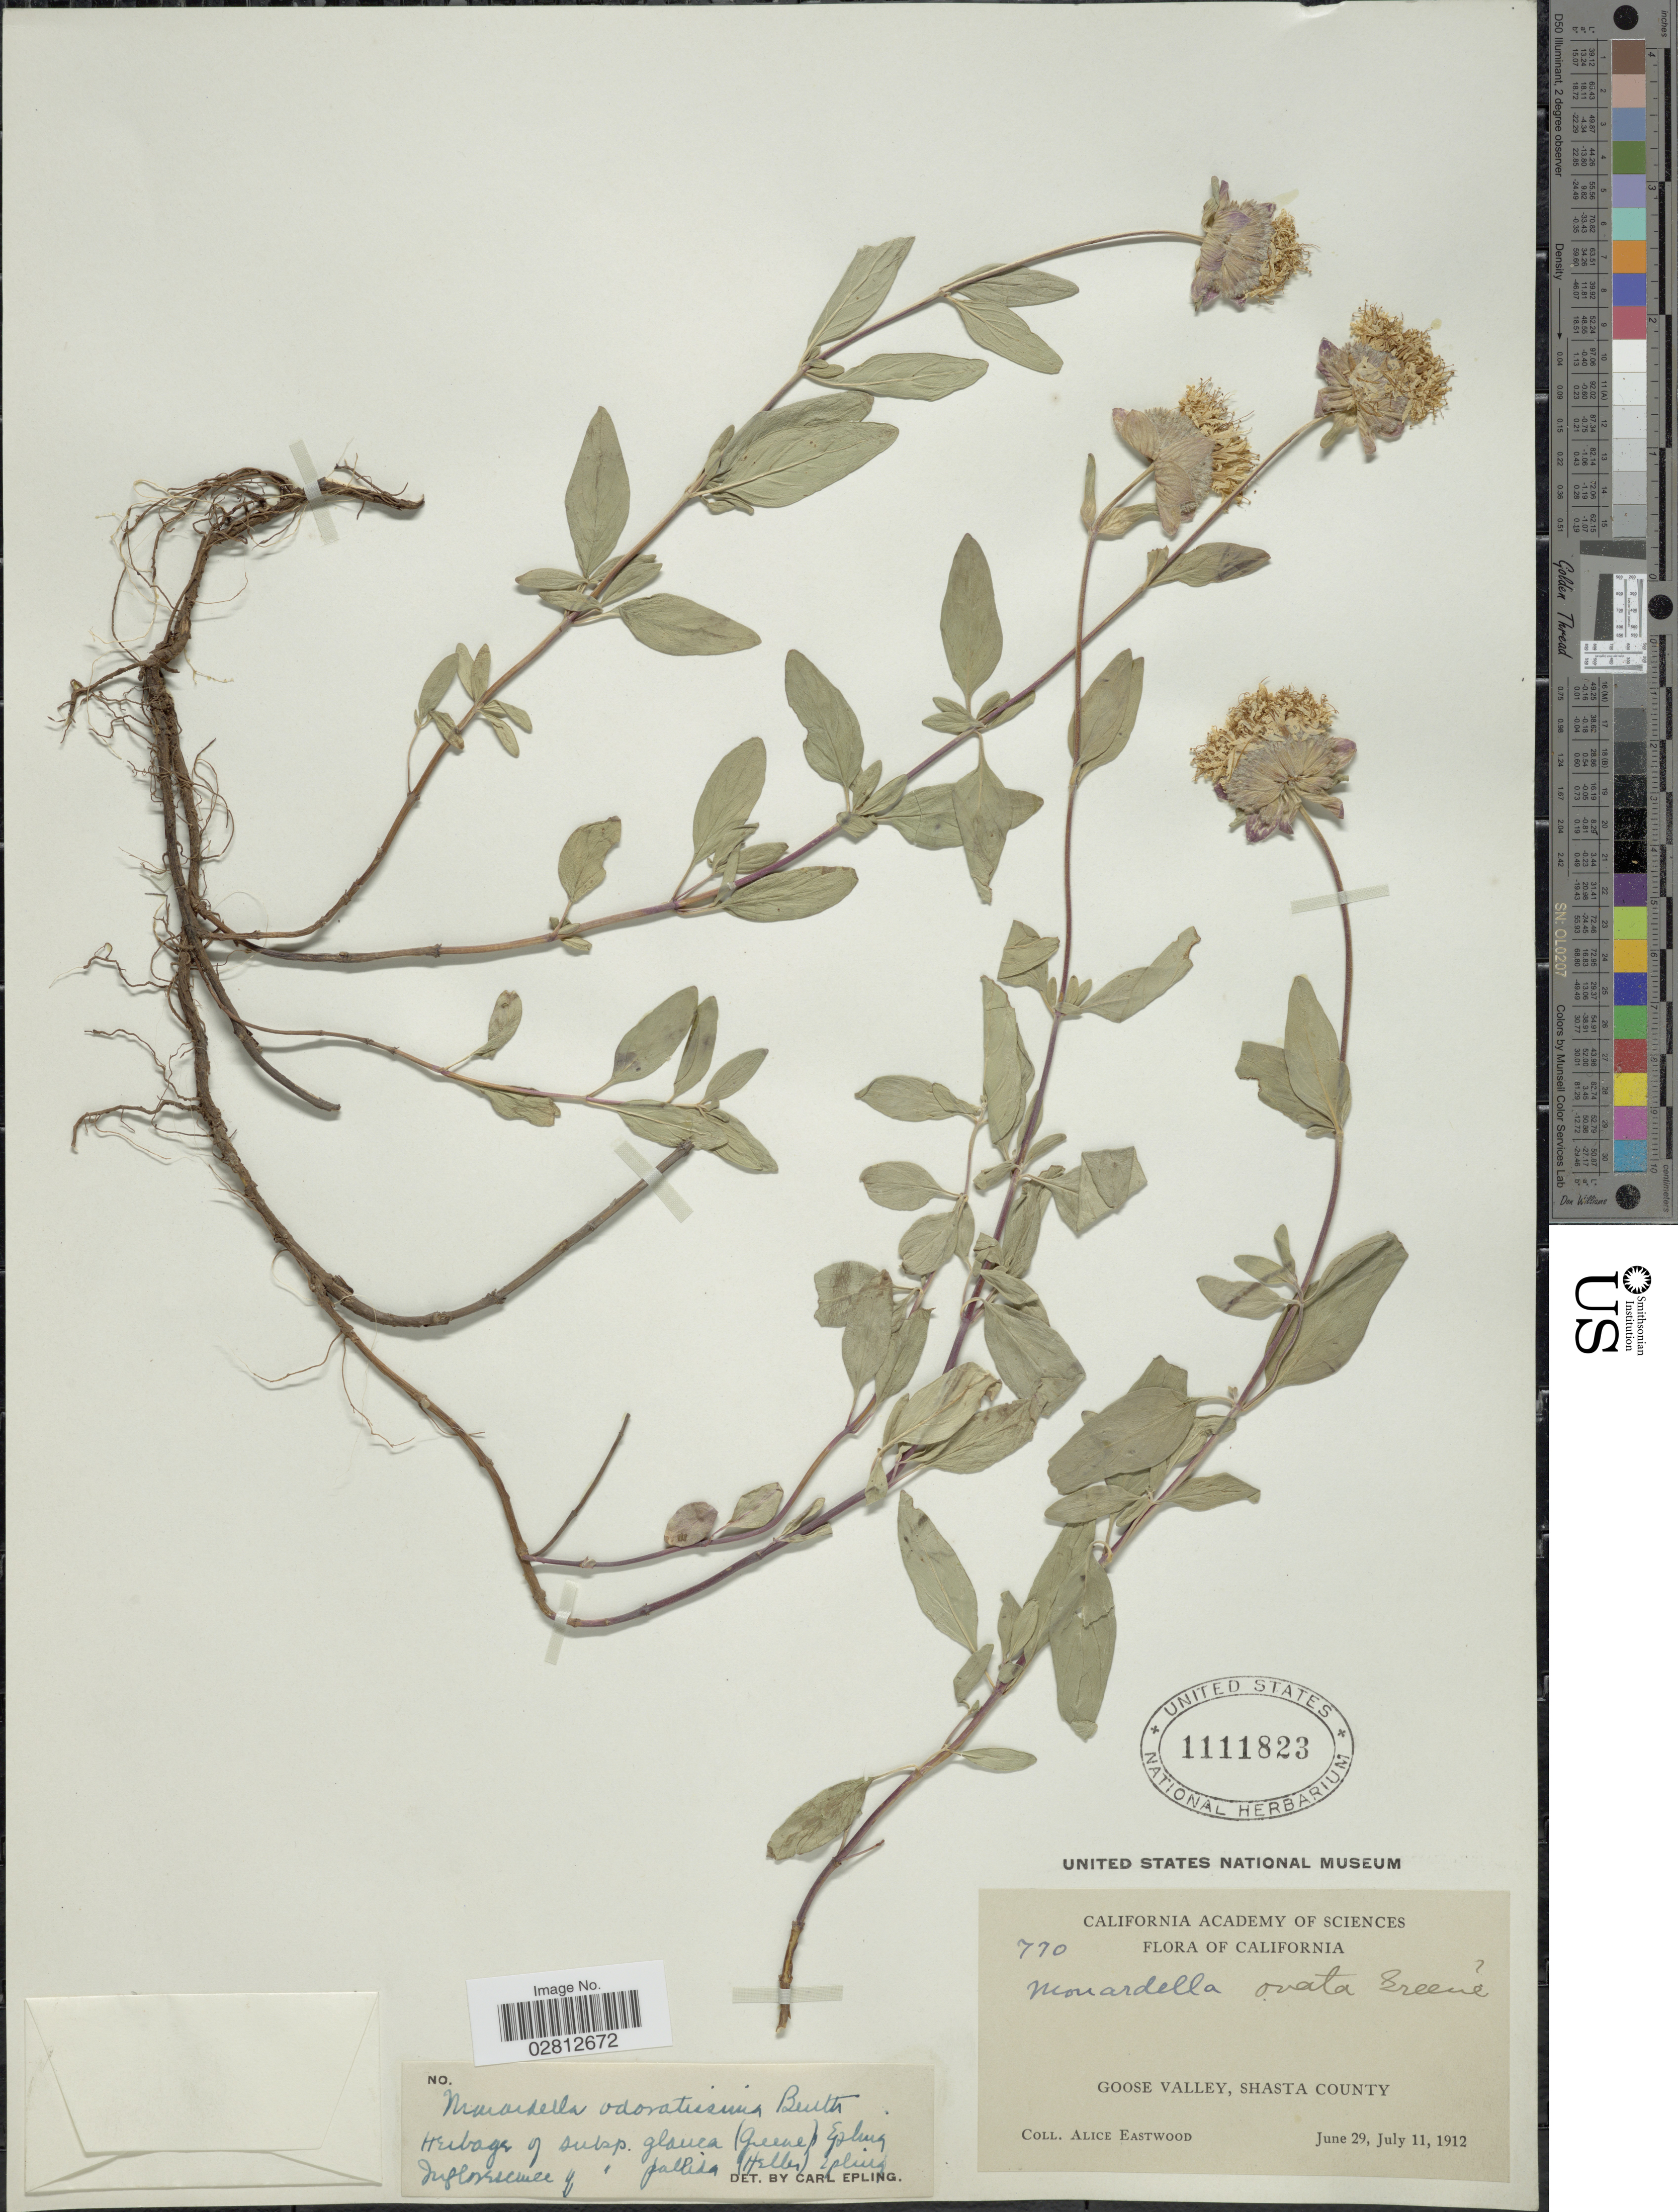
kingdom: Plantae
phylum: Tracheophyta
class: Magnoliopsida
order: Lamiales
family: Lamiaceae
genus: Monardella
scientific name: Monardella odoratissima subsp. pallida x M. odoratissima subsp. obispoensis (Hoover) Brunell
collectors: A. Eastwood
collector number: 770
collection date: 1912-06-29/1912-07-11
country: United States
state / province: California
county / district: Shasta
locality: Goose Valley, Shasta County.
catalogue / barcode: US 1111823